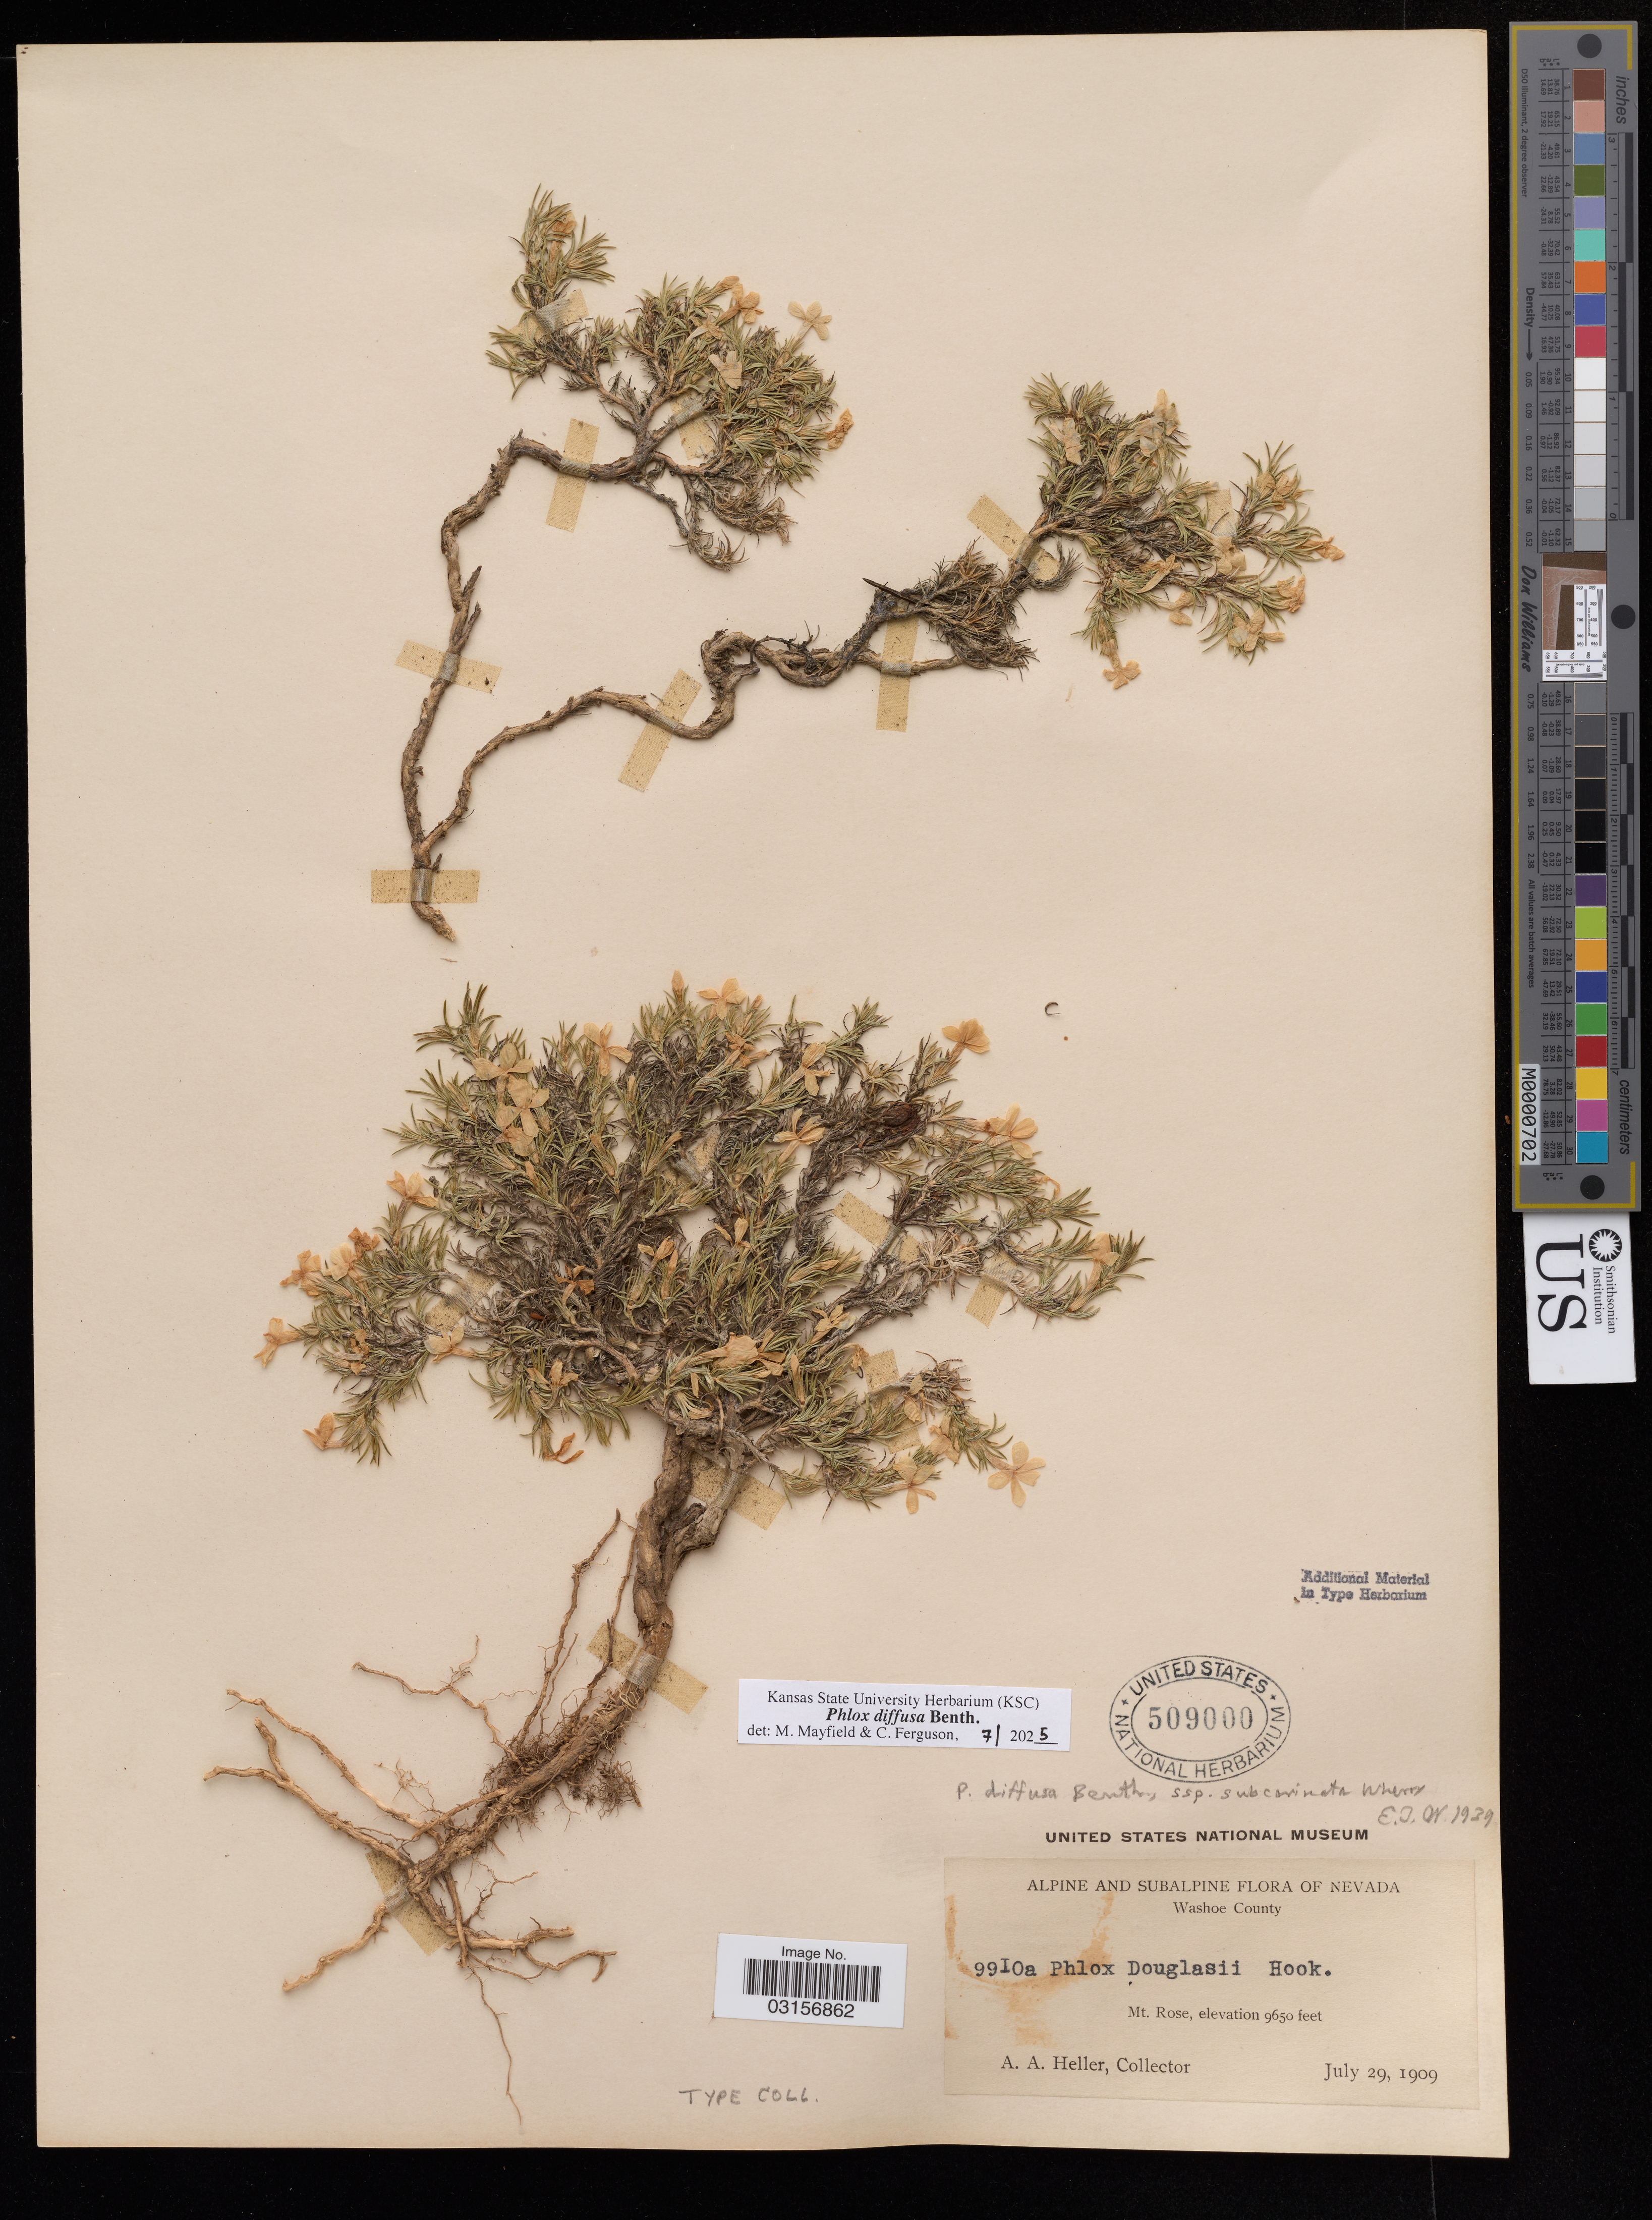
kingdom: Plantae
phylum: Tracheophyta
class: Magnoliopsida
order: Ericales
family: Polemoniaceae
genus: Phlox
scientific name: Phlox diffusa subsp. subcarinata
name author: Wherry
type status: Isotype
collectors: A. A. Heller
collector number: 9910A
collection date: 1909-07-29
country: United States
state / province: Nevada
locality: Alpine and Subalpine of Nevada, Washoe County, Mt. Rose.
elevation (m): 2941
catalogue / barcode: US 509000